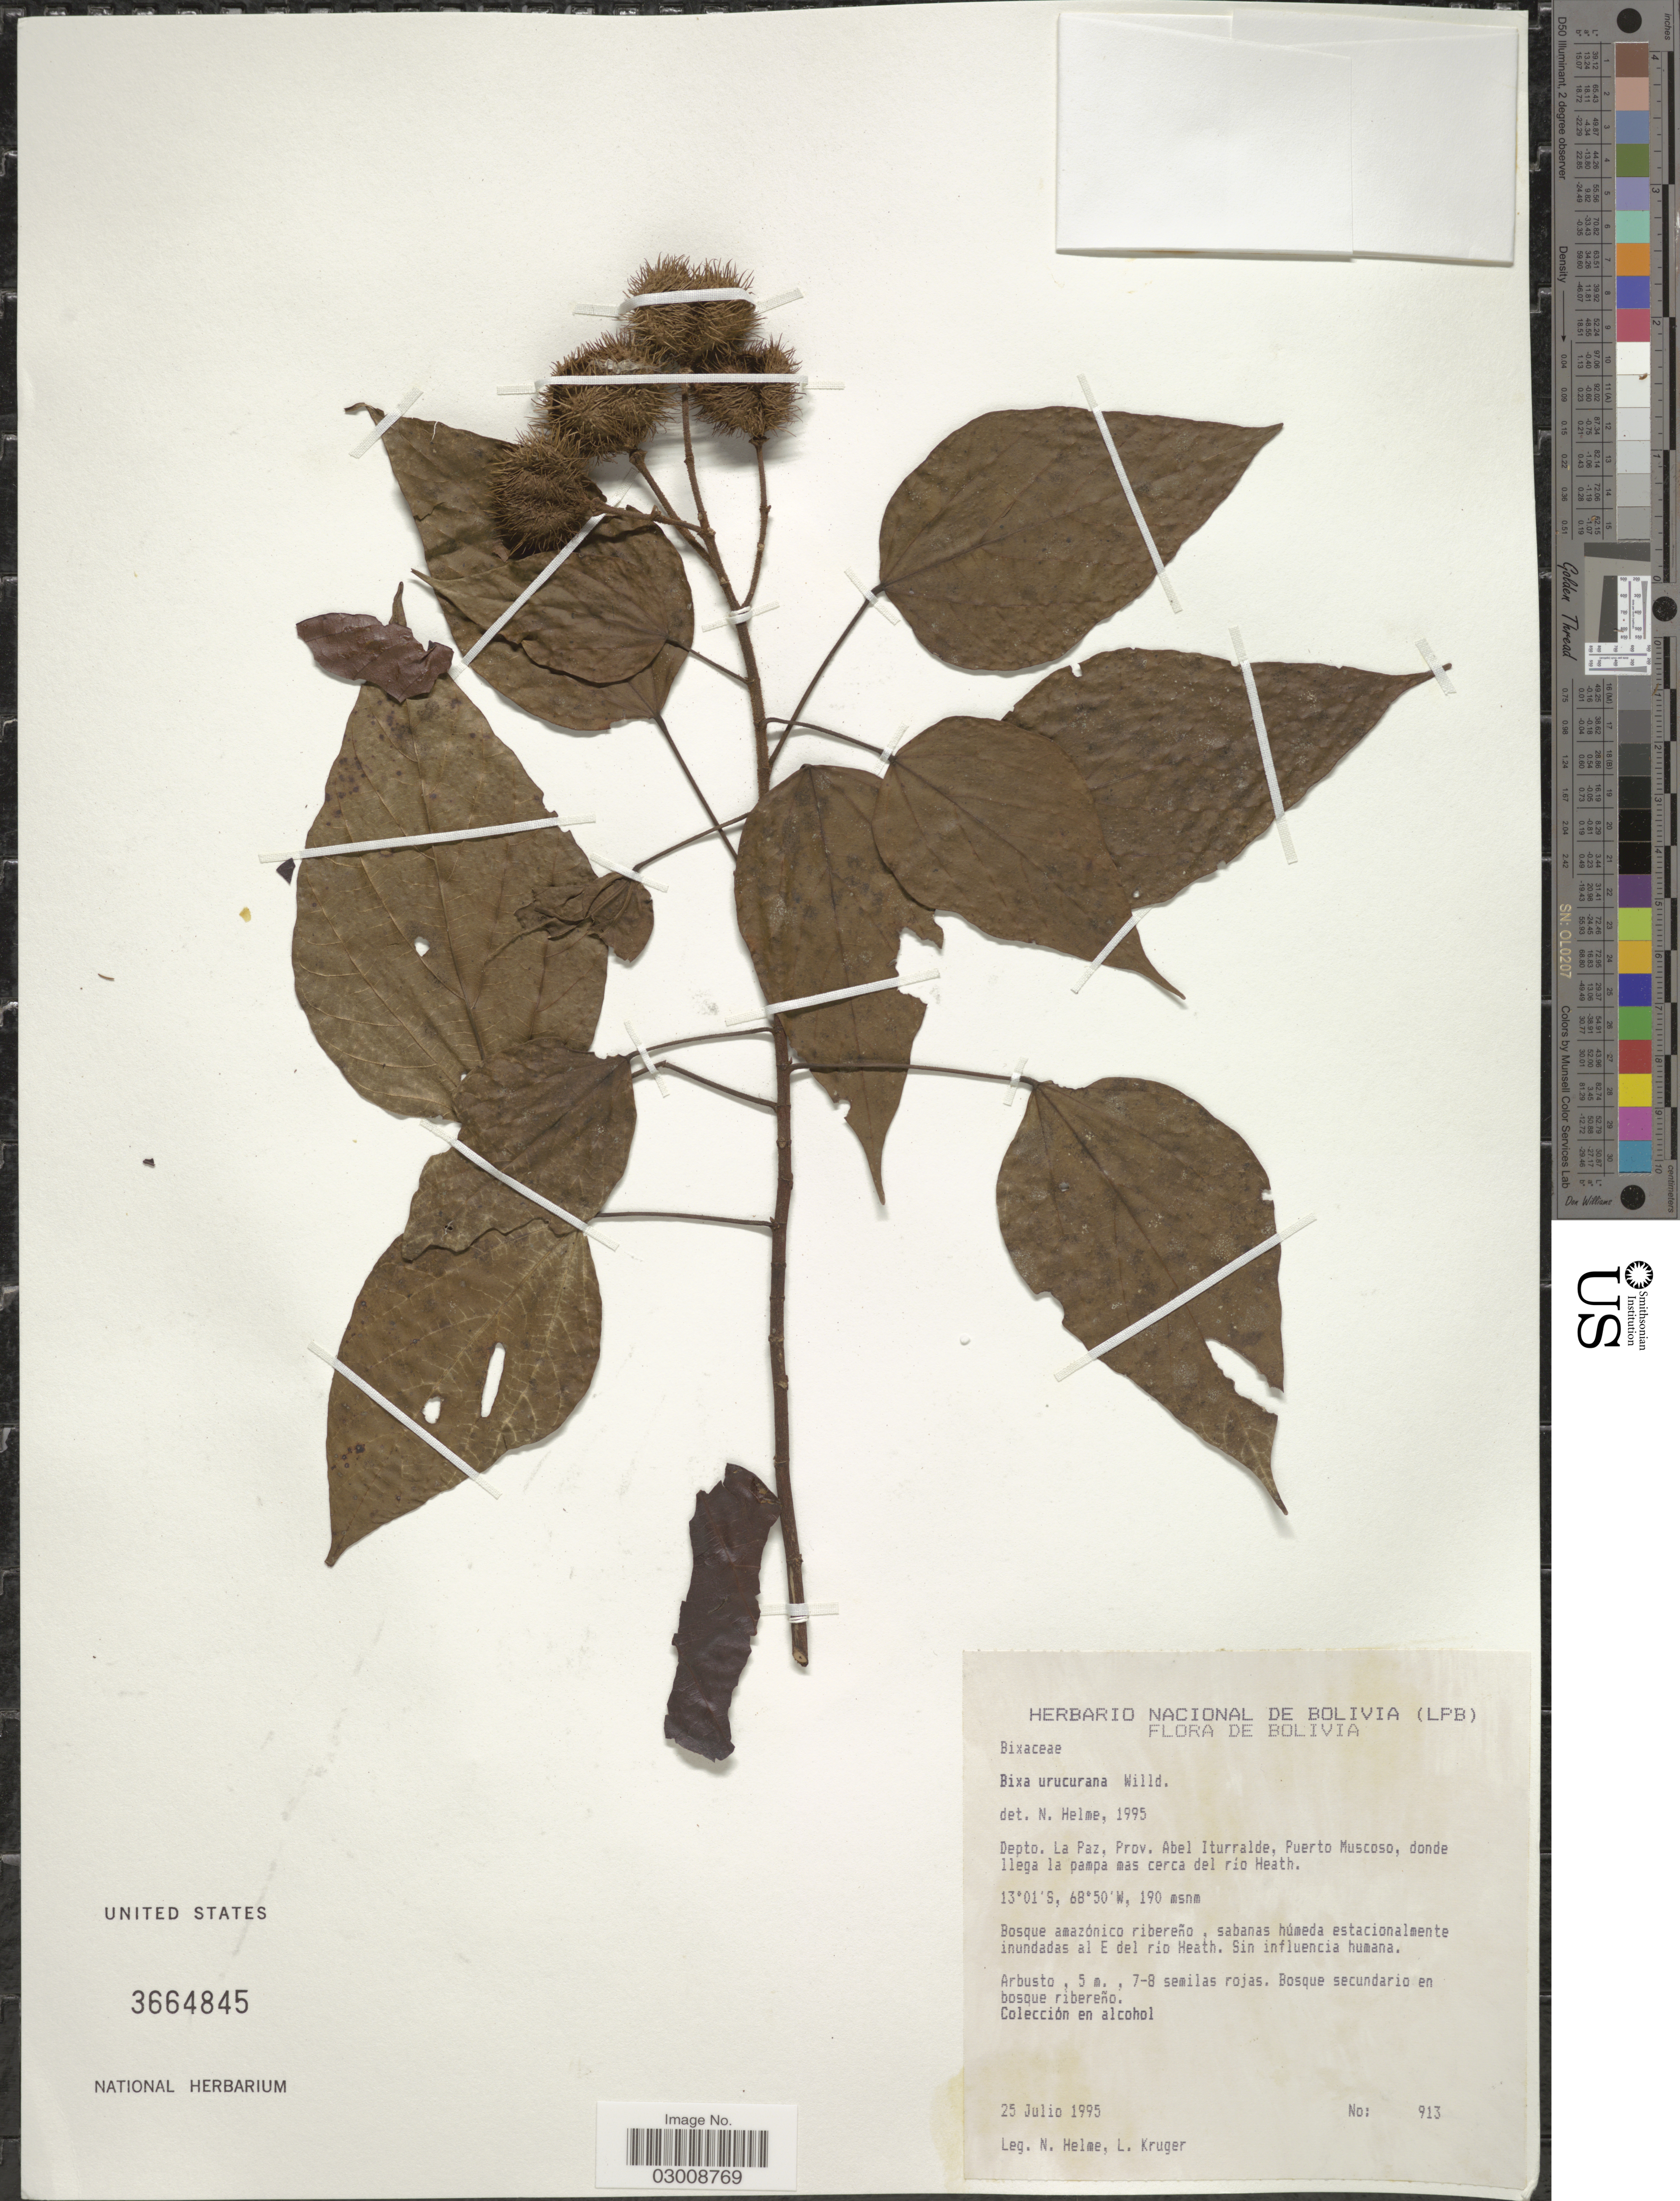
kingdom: Plantae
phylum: Tracheophyta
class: Magnoliopsida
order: Malvales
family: Bixaceae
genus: Bixa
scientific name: Bixa urucurana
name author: Willd.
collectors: N. Helme & L. Kruger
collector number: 913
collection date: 1995-07-25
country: Bolivia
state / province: La Paz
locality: Depto. La Paz, Prov. Abel Iturralde, Puerto Muscoso, donde llega la pampa mas cerca del río Heath.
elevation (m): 190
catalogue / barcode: US 3664845